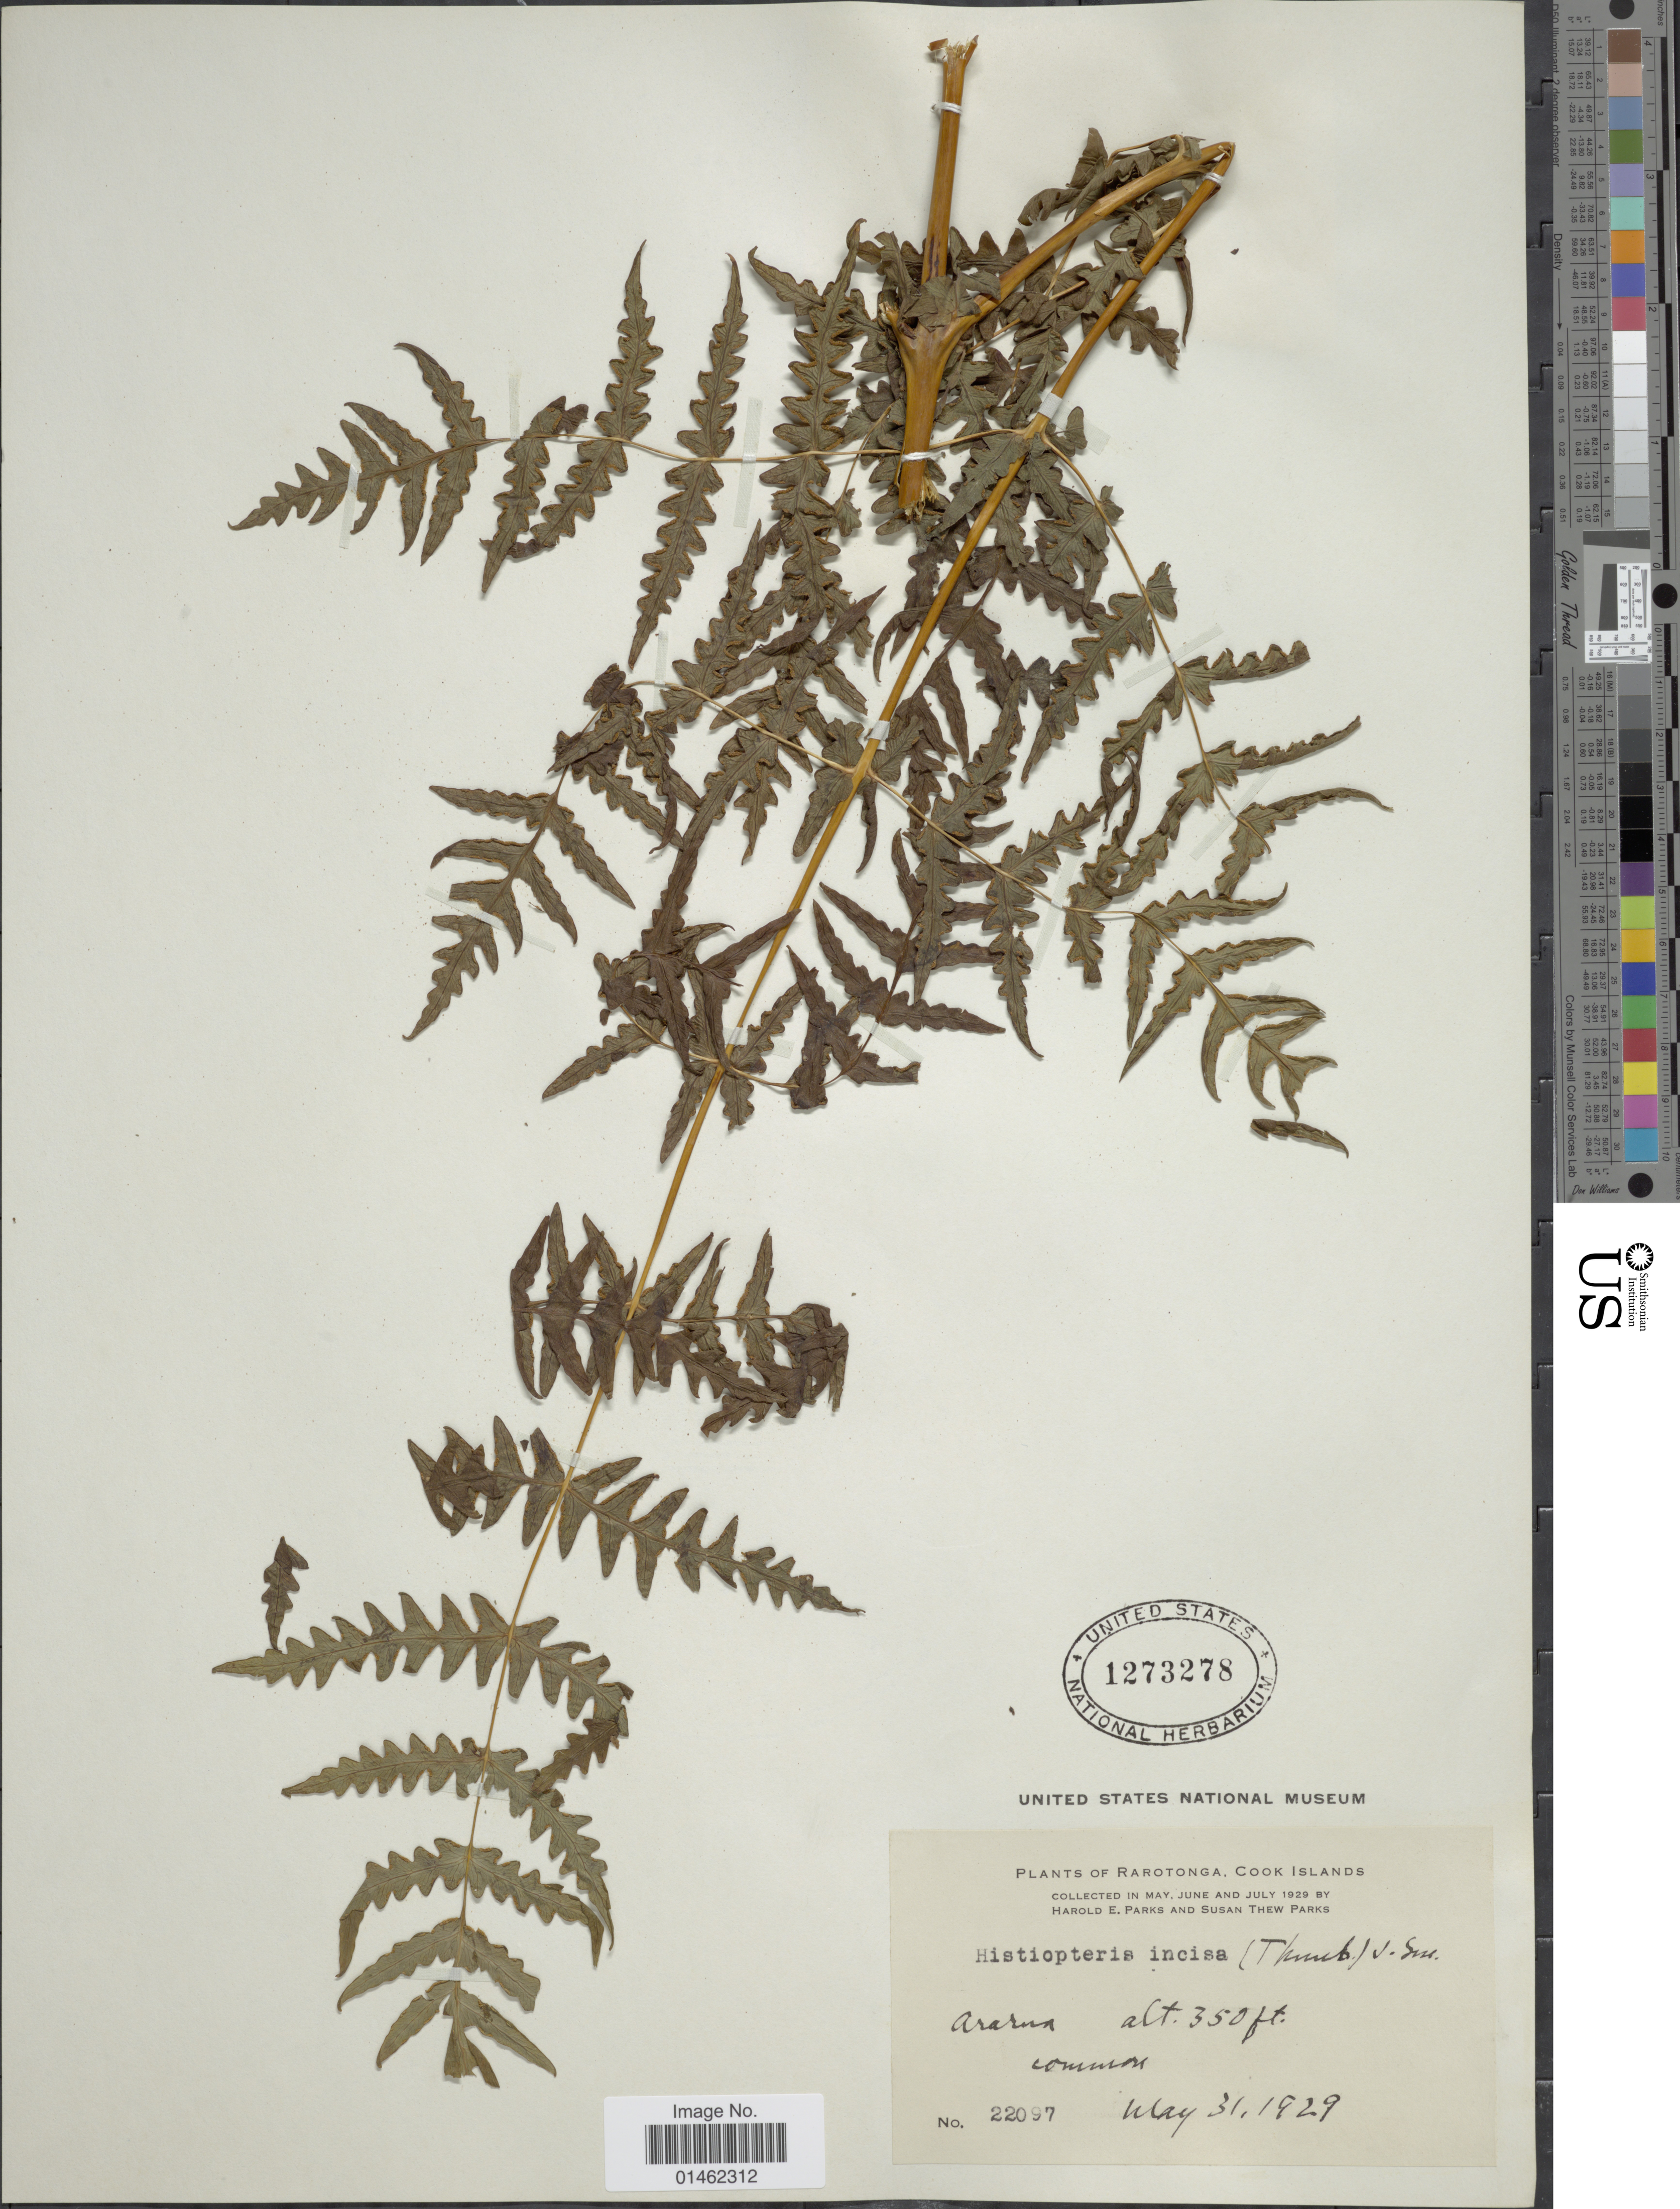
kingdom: Plantae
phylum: Tracheophyta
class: Polypodiopsida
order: Polypodiales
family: Dennstaedtiaceae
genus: Histiopteris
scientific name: Histiopteris incisa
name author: (Thunb.) J. Sm.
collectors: H. E. Parks & S. Parks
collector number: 22097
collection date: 1929-05-31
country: Cook Islands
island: Rarotonga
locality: Rarotonga, Ararua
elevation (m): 107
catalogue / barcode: US 1273278